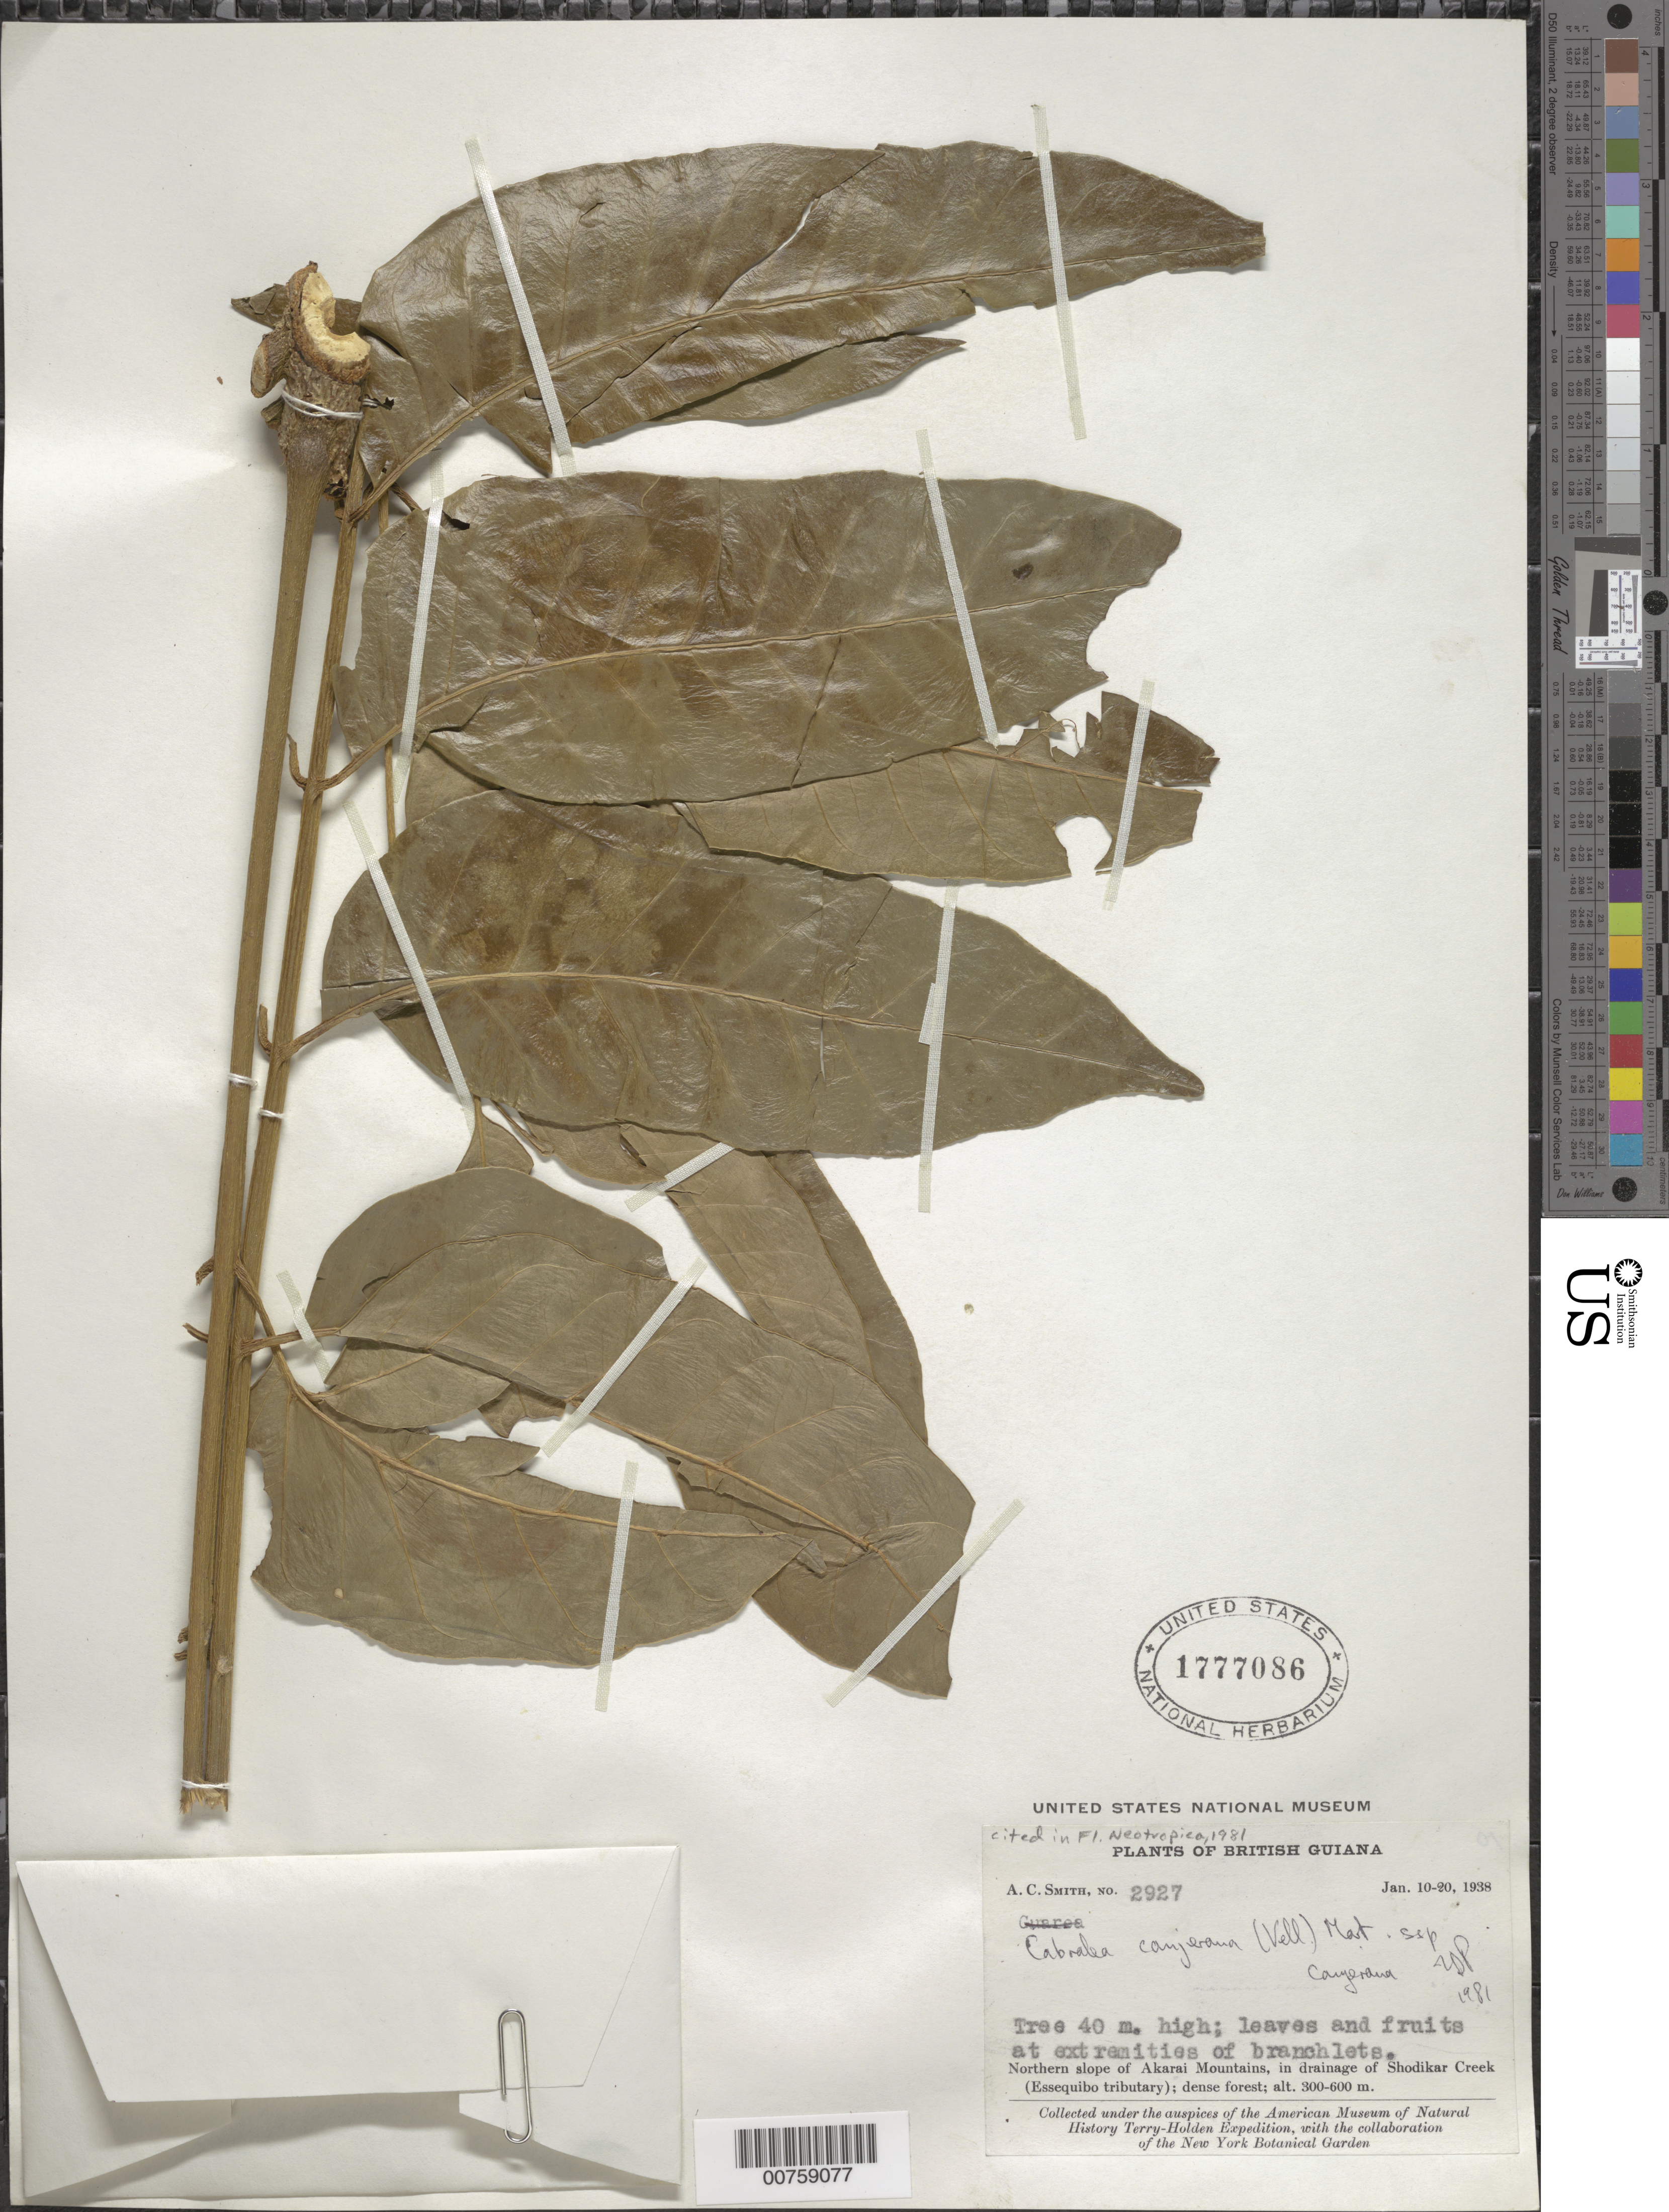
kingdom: Plantae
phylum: Tracheophyta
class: Magnoliopsida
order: Sapindales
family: Meliaceae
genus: Cabralea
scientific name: Cabralea canjerana subsp. canjerana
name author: (Vell.) Mart.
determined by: Pennington, T. D., (K)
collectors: A. C. Smith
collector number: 2927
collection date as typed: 10-Jan-38 to 20-Jan-38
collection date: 1938-01-10/1938-01-20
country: Guyana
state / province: U. Takutu-U. Essequibo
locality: Akarai Mts., N slope; in drainage of Shodikar Creek (Essequibo tributary)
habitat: Dense forest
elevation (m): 300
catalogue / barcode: US 1777086